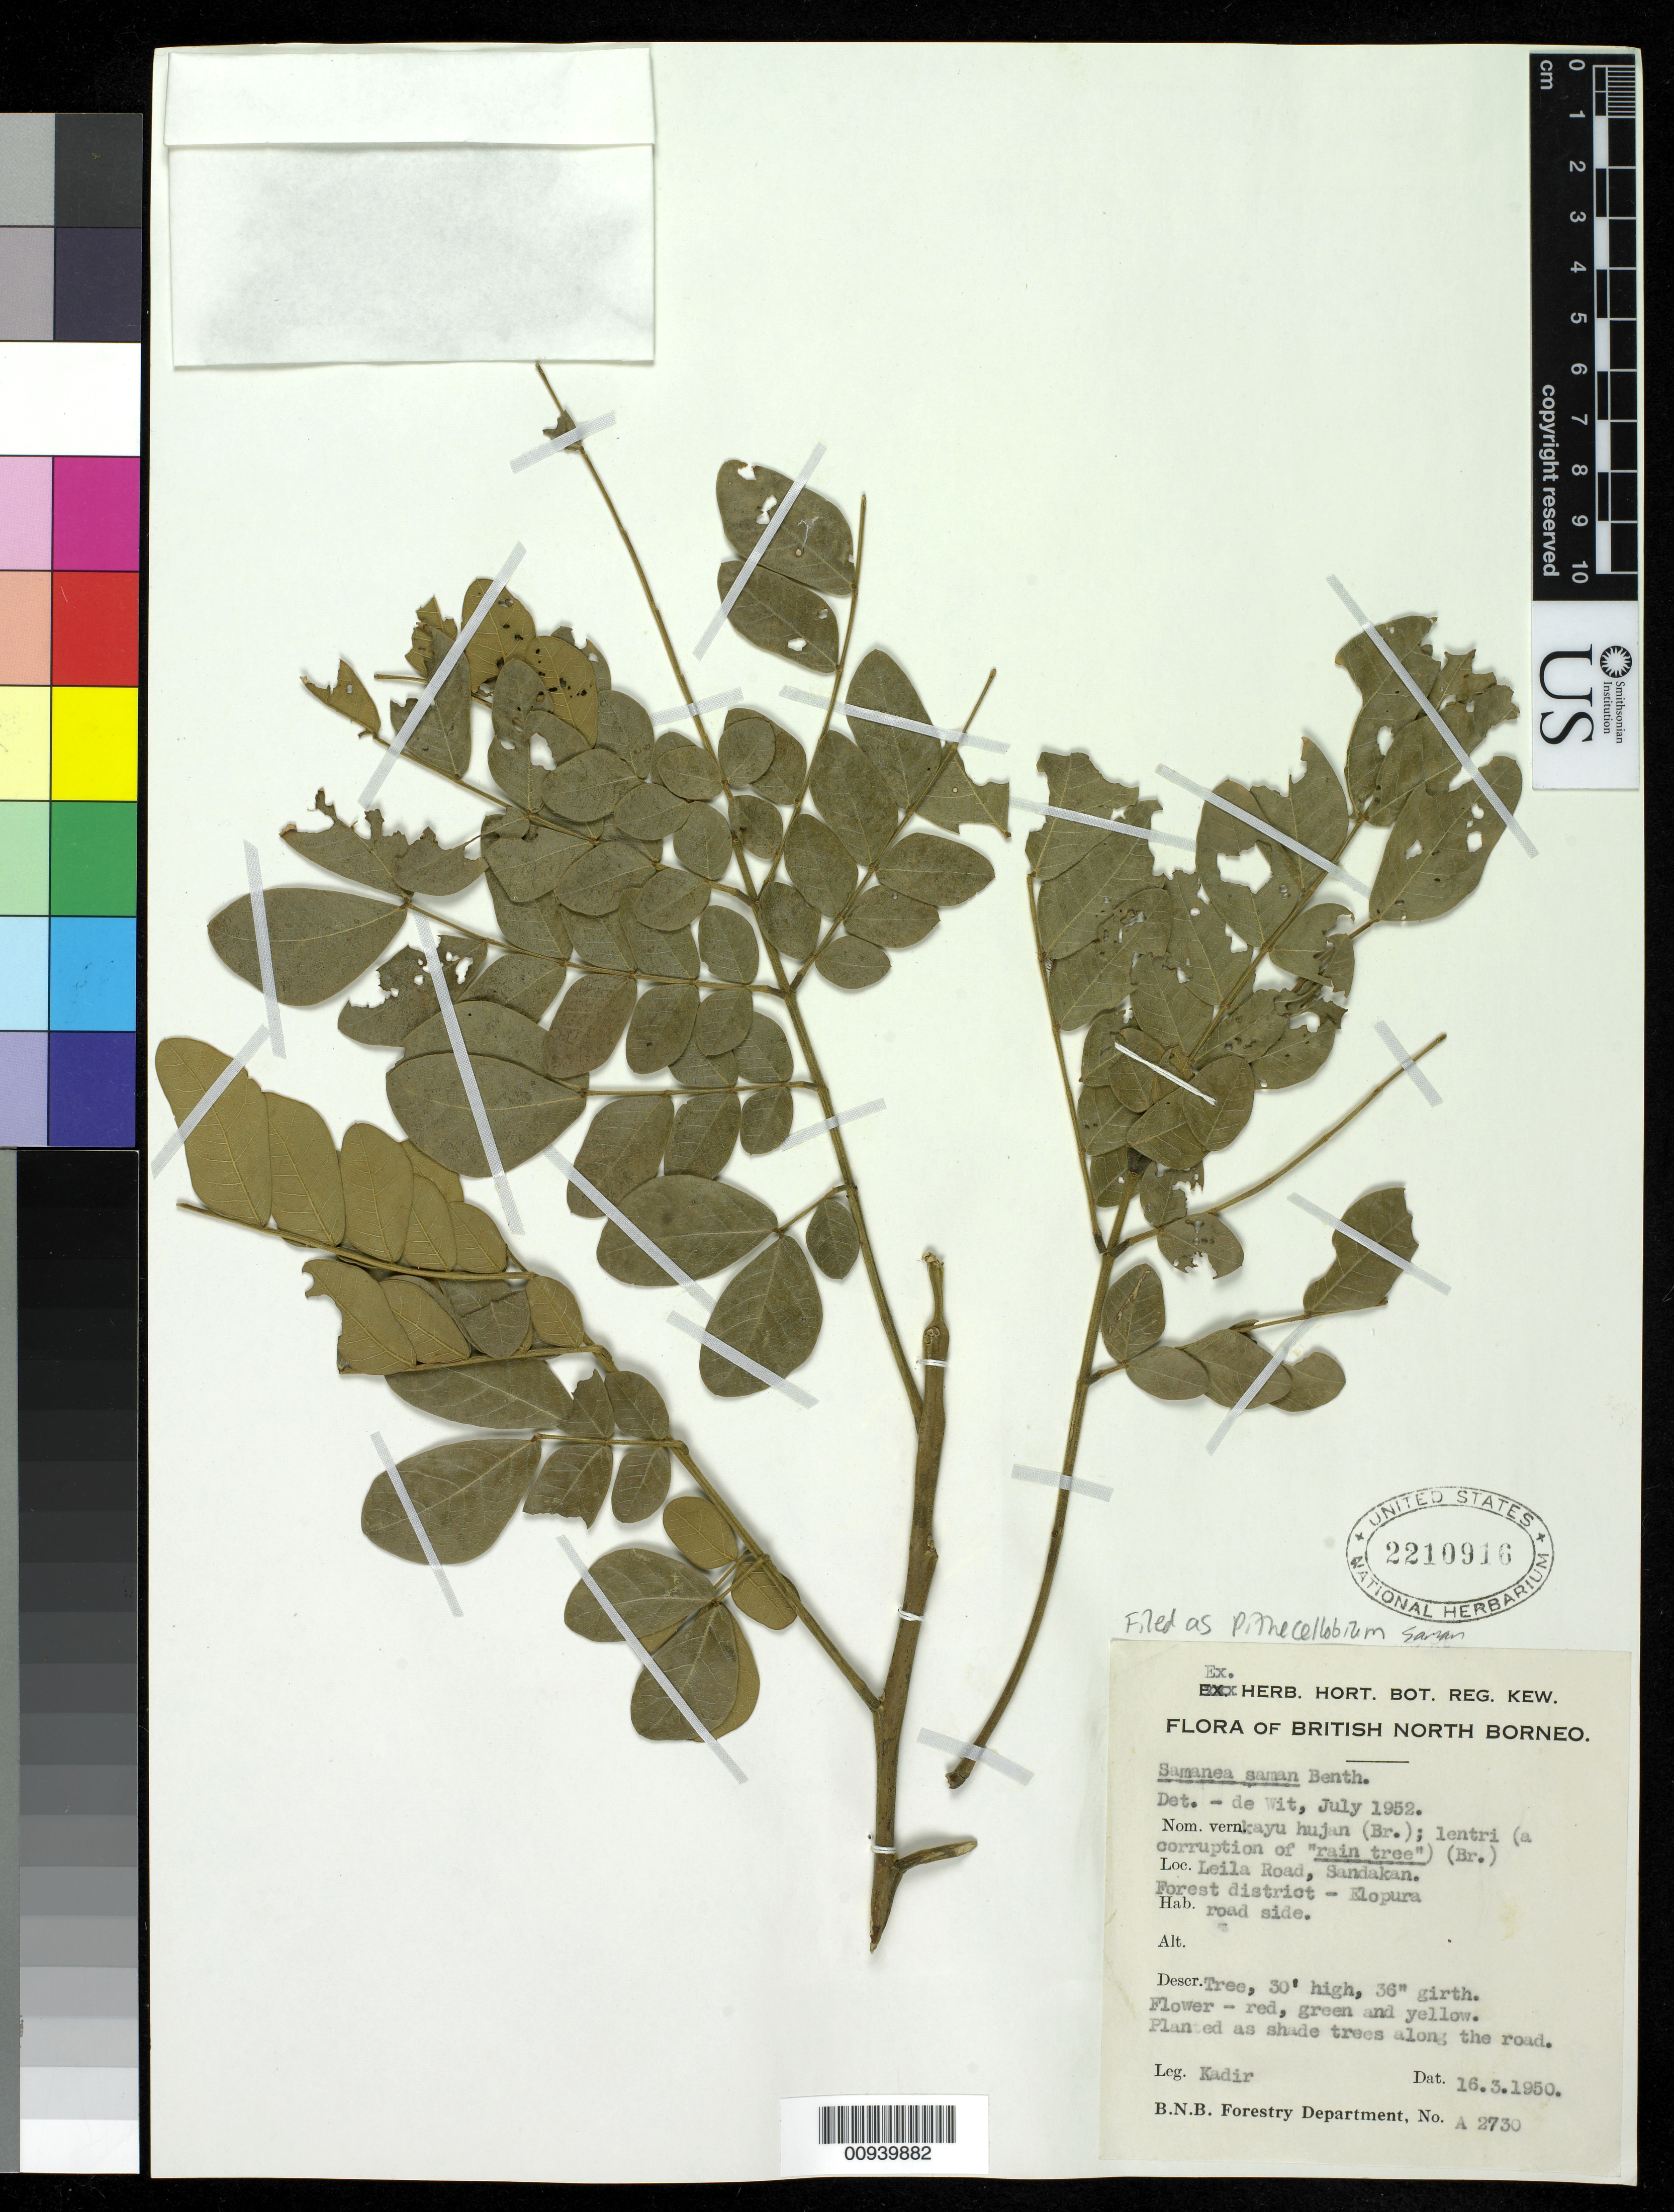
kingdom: Plantae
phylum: Tracheophyta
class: Magnoliopsida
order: Fabales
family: Fabaceae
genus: Samanea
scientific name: Samanea saman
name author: (Jacq.) Merr.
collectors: Kadir Bin Abdul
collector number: A 2730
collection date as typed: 16 Mar 1950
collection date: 1950-03-16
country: Malaysia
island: Borneo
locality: Leila Road, Sandakan Forest District - Elopura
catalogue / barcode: US 2210916